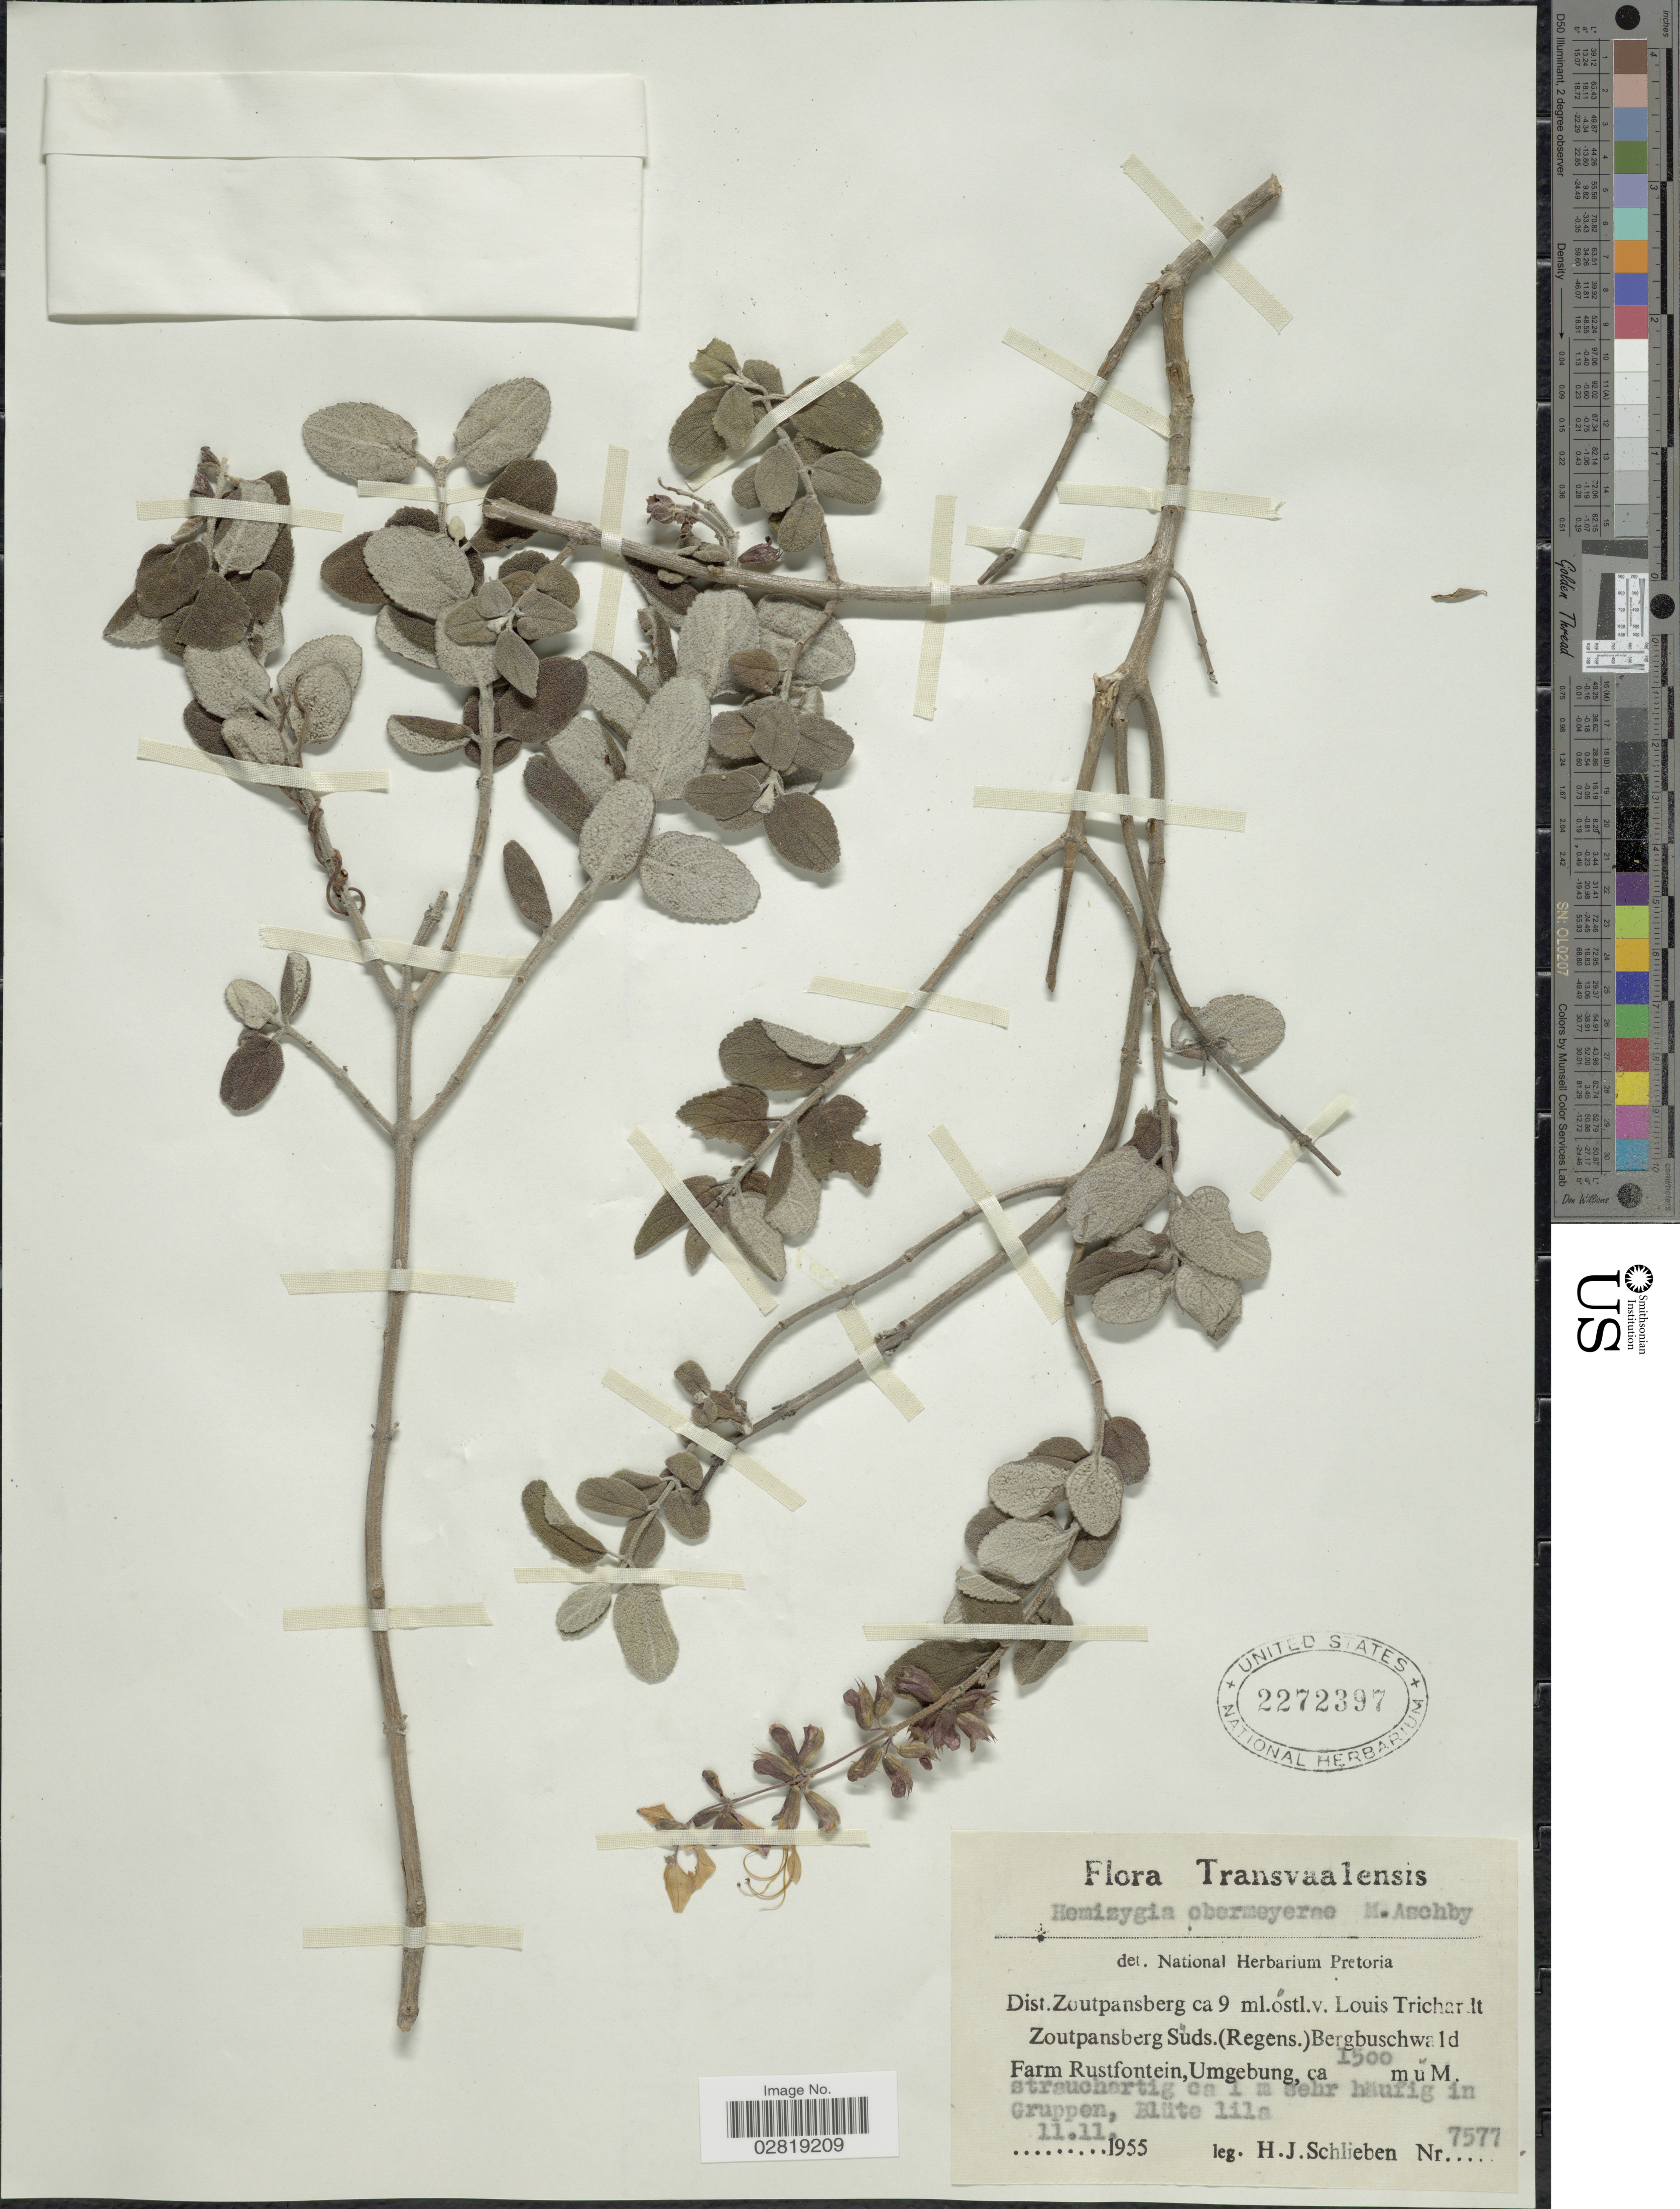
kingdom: Plantae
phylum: Tracheophyta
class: Magnoliopsida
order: Lamiales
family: Lamiaceae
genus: Hemizygia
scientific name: Hemizygia obermeyerae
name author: Ashby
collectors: H. J. Schlieben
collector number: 7577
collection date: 1955-11-11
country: South Africa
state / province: Limpopo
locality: Transvaalensis. Dist. Zoutpansberg ca 9 ml. östl. v. Louis Trichardt. Zoutpansberg Süds. (Regens.) Bergbuschwald, Farm Rustfontein, Umgebung.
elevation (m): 1500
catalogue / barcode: US 2272397